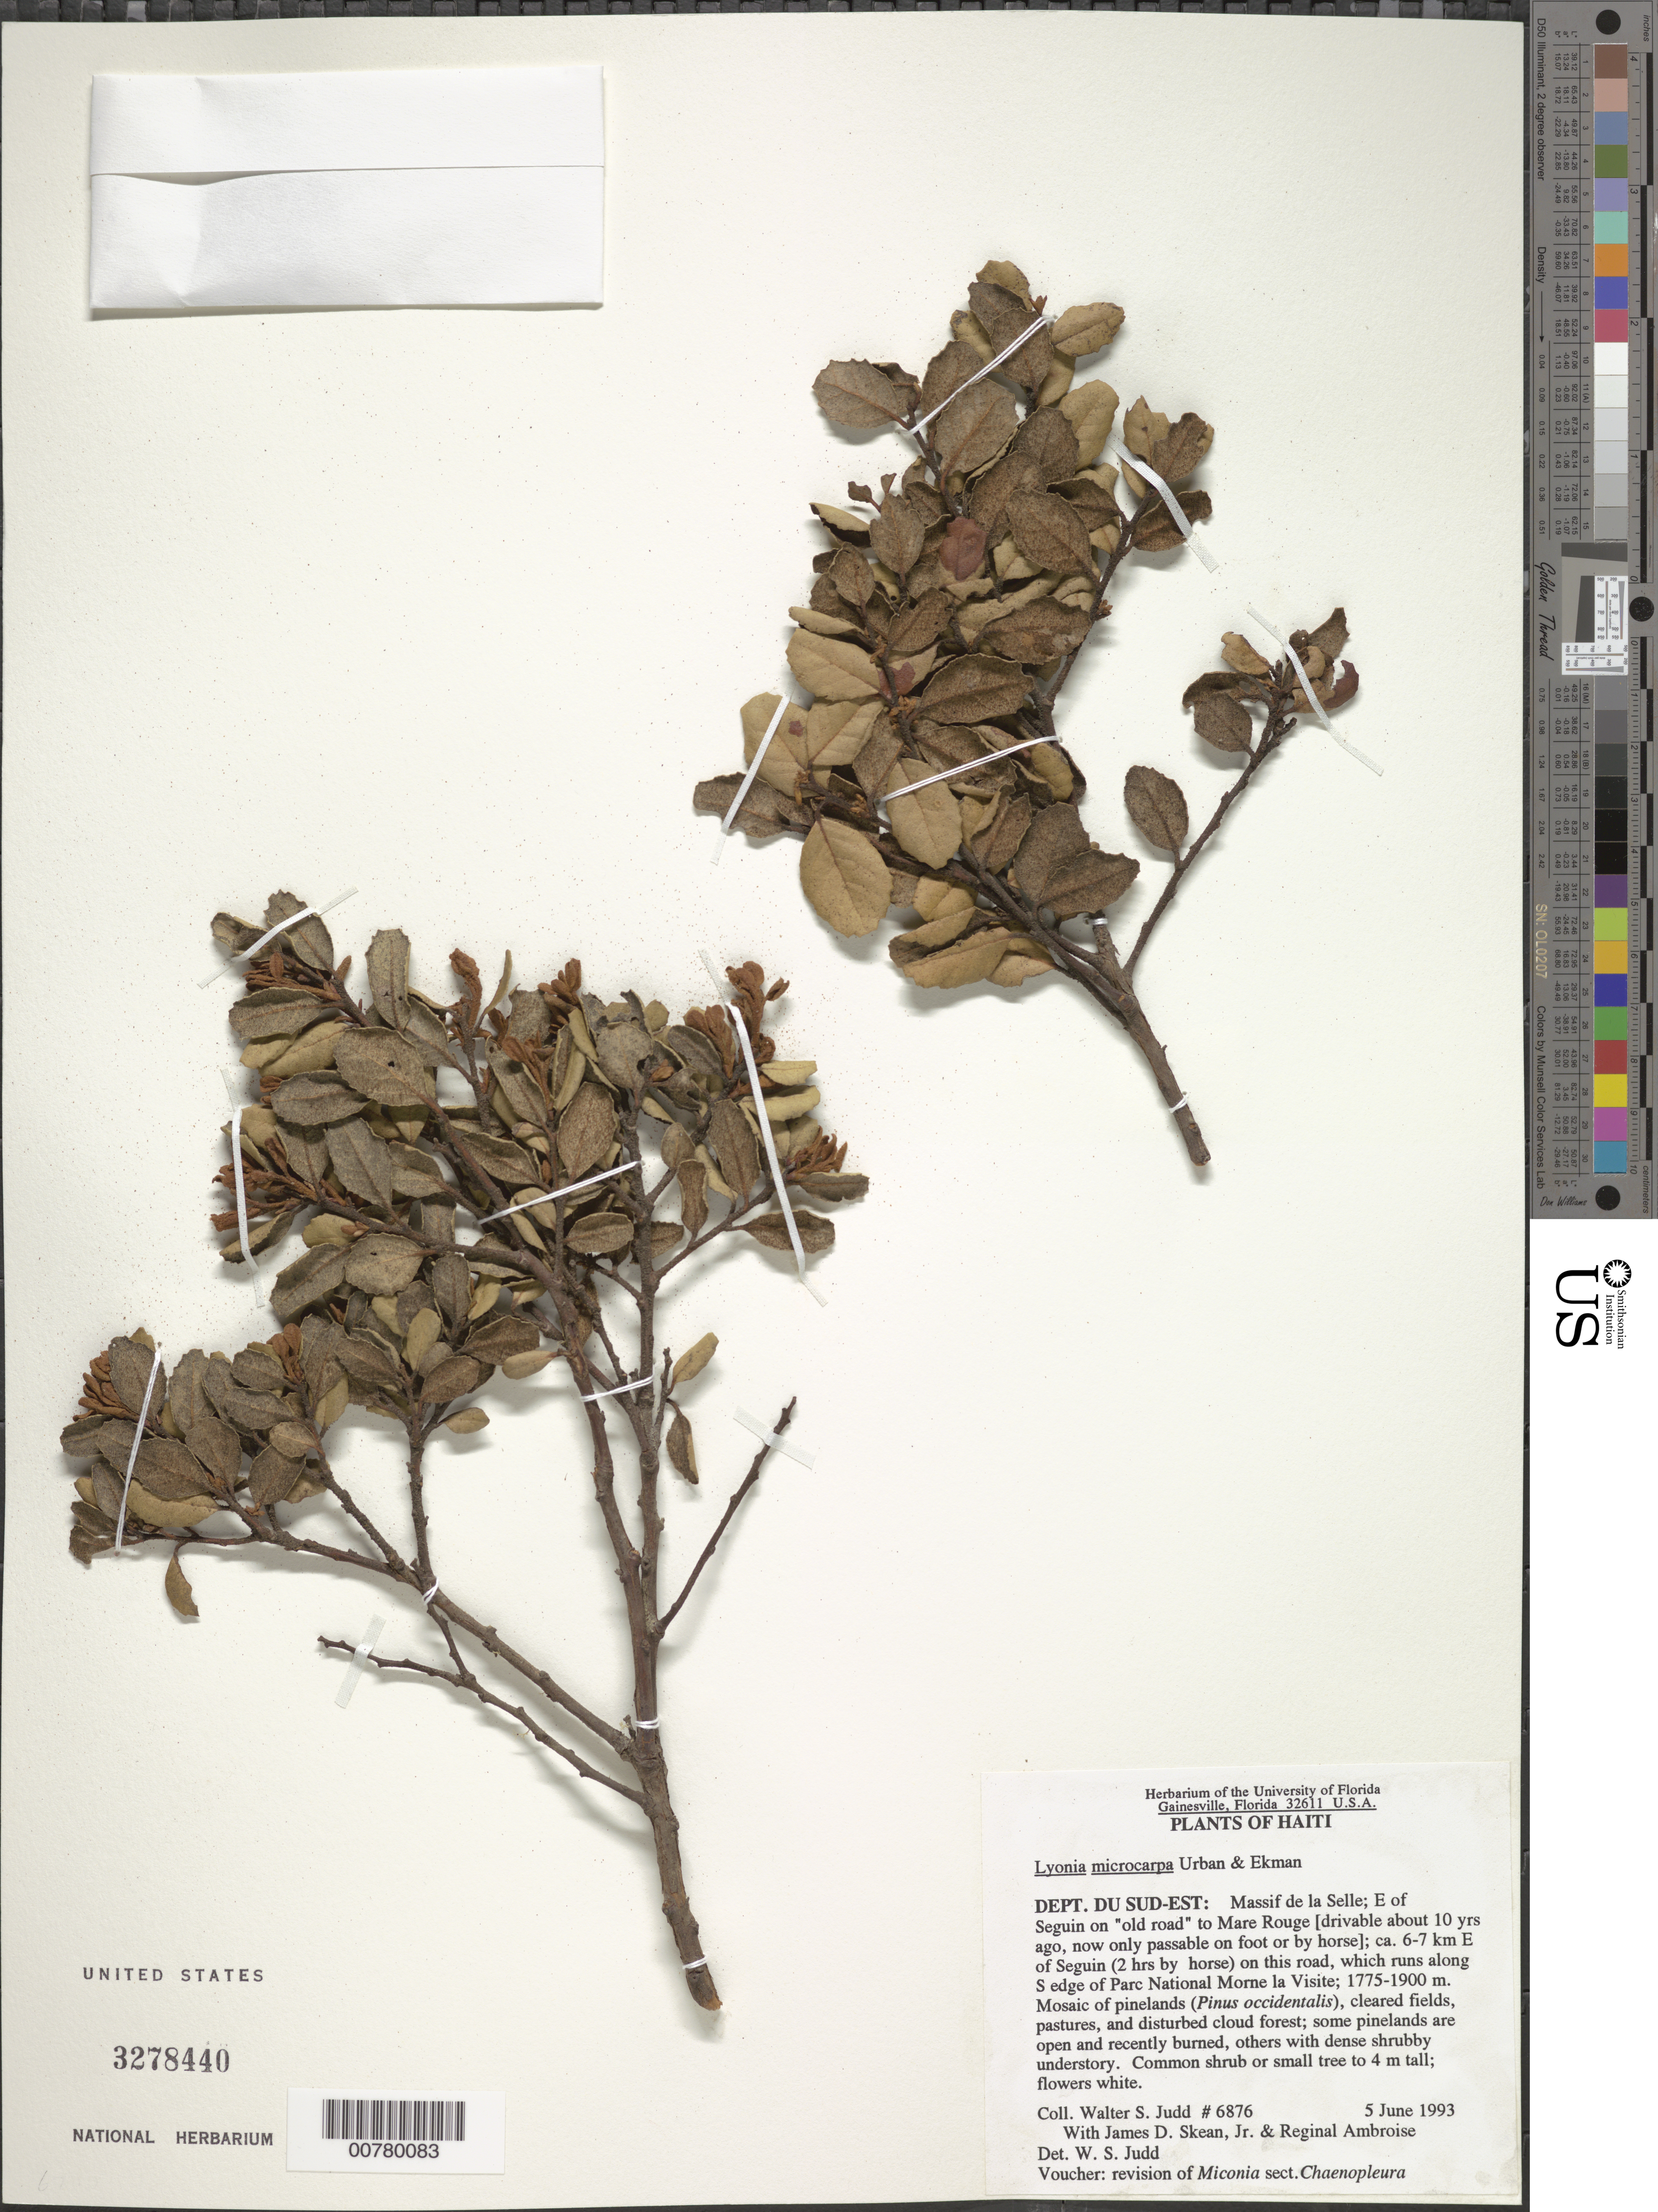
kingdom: Plantae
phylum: Tracheophyta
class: Magnoliopsida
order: Ericales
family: Ericaceae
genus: Lyonia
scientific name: Lyonia microcarpa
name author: Urb. & Ekman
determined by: Judd, Walter S.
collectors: W. S. Judd, J. D. Skean & R. Ambroise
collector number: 6876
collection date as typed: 05 Jun 1993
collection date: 1993-06-05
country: Haiti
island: Hispaniola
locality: Dept. Sud-Est, Massif de la Selle, E of Seguin on "old road" to Mare Rouge (drivable about 10 years ago, now only on foot or by horse), 6-7 km E of Seguin (2 hrs by horse) on this road, which runs along etc.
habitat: Mosaic of Pinus occidentalis, cleared fields, pastures, and disturbed cloud forest, some pinelands are open and recently etc.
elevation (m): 1775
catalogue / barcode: US 3278440